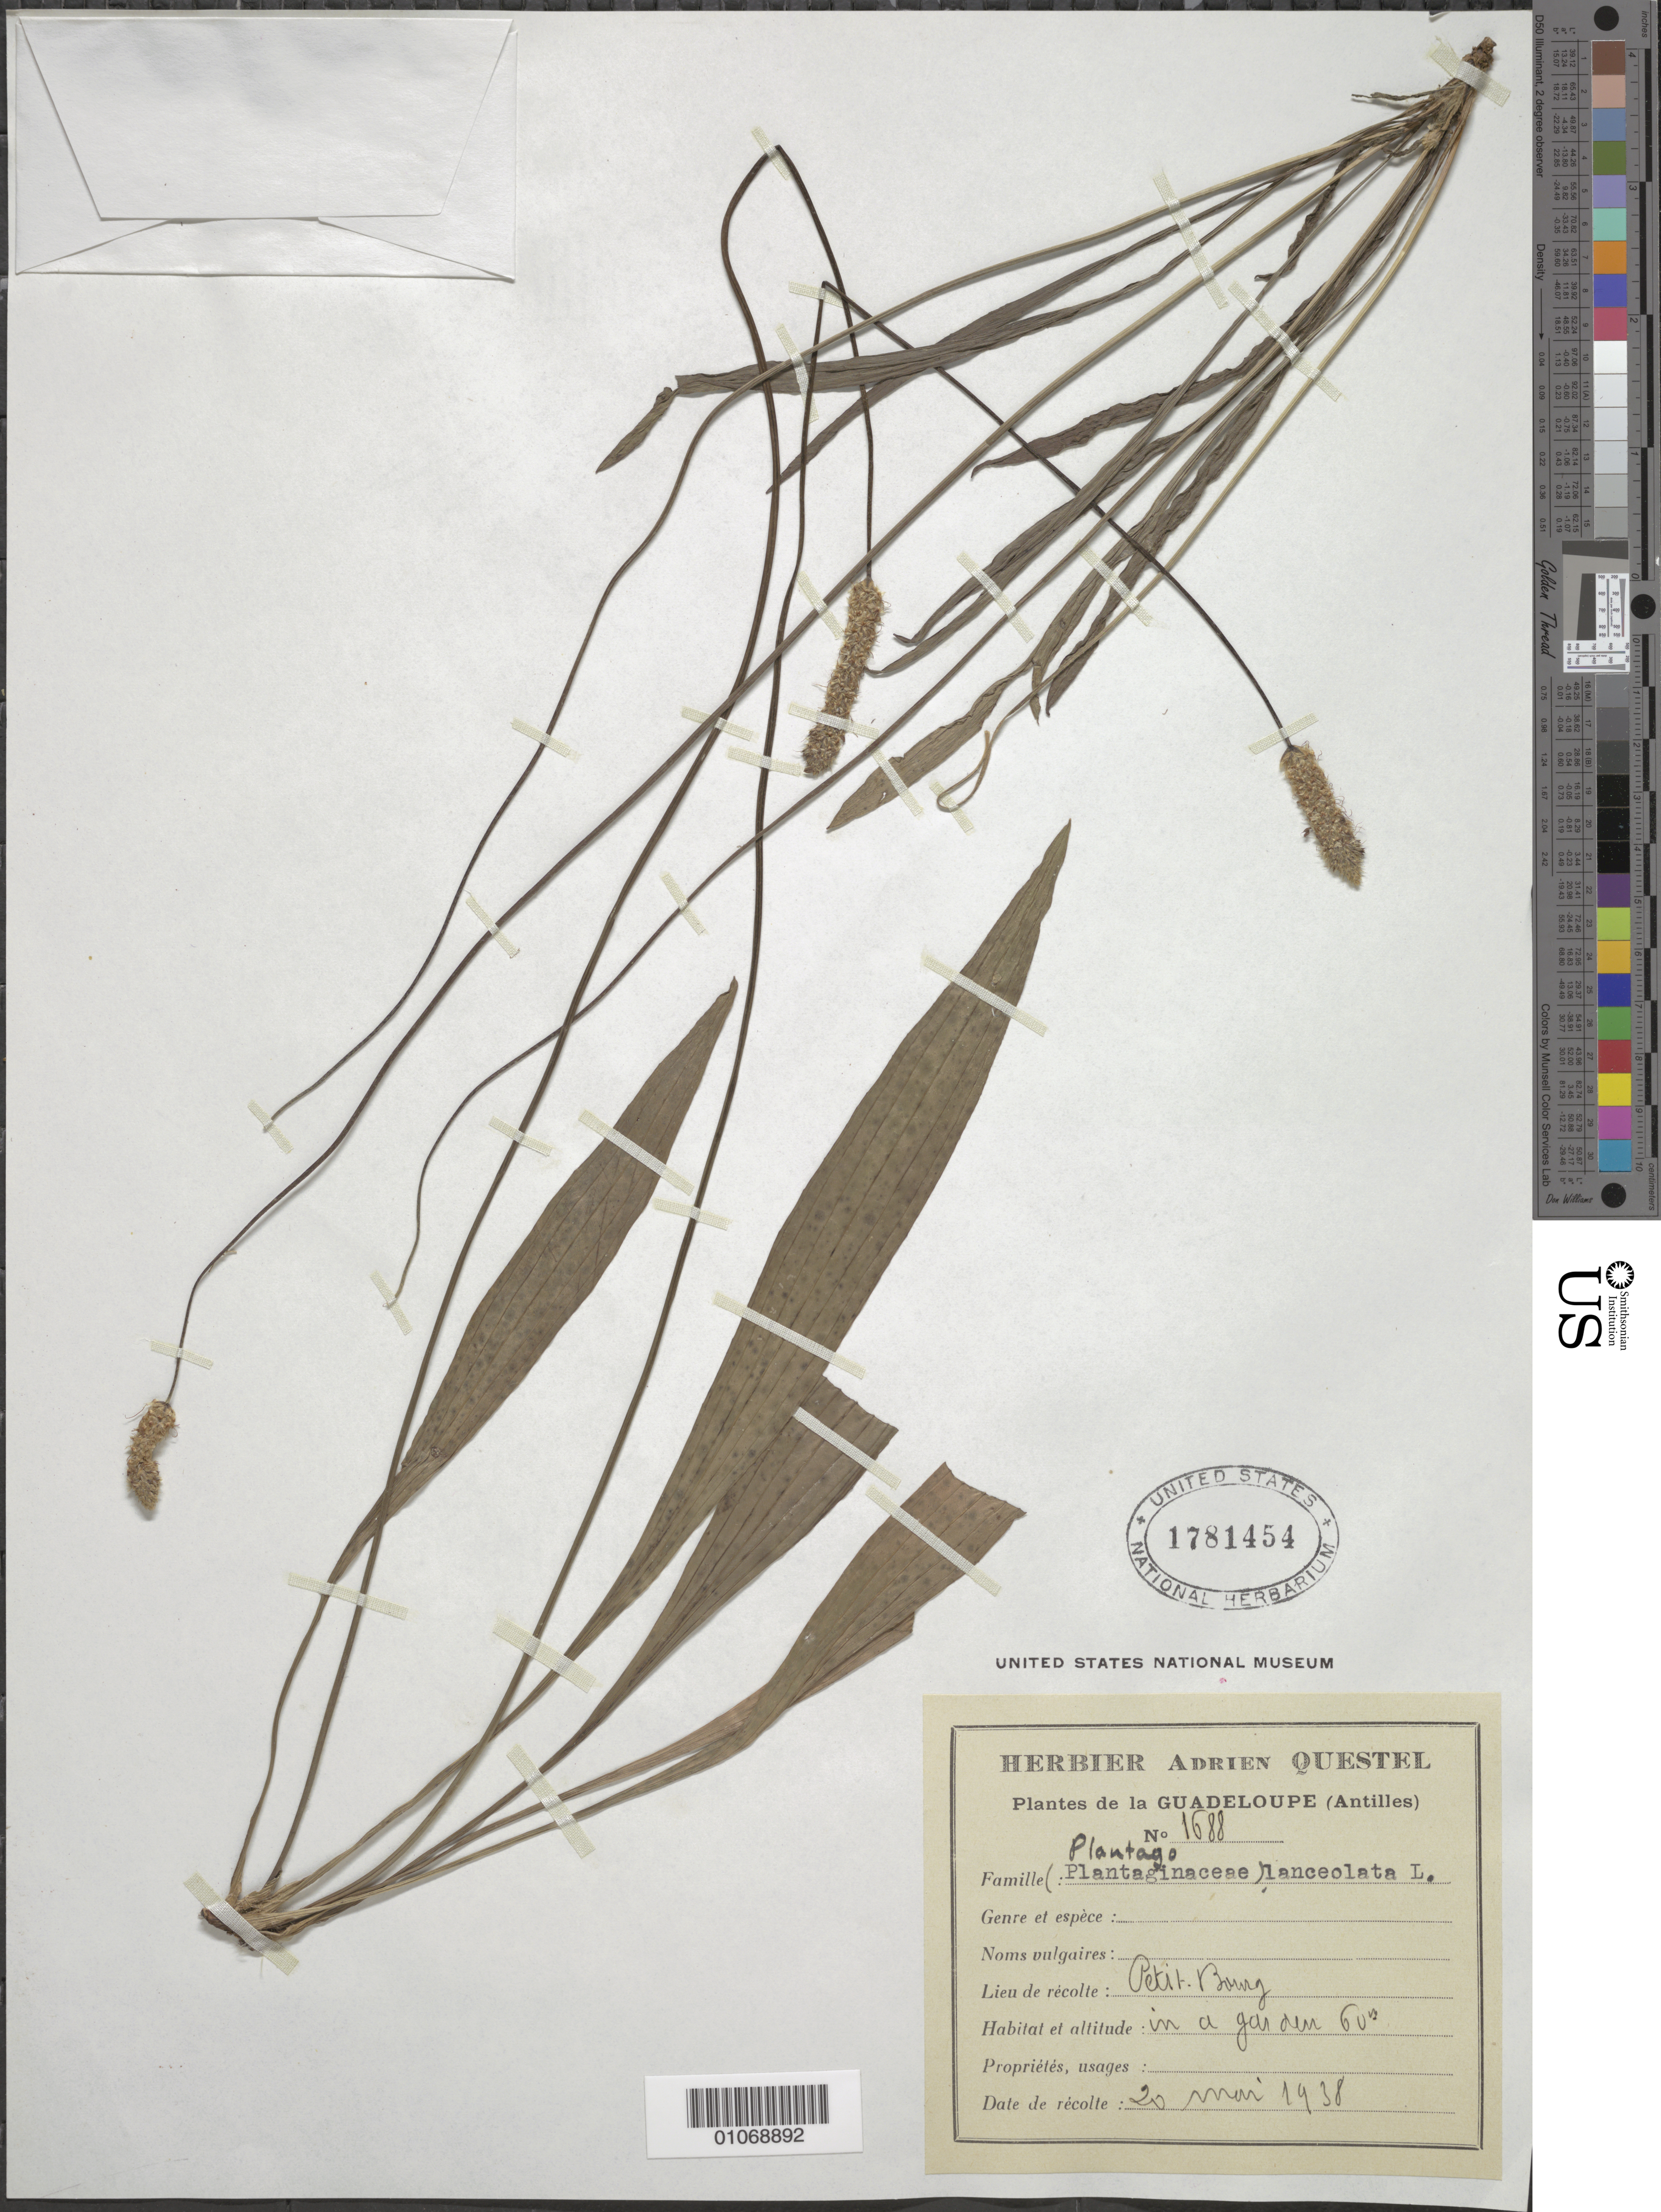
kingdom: Plantae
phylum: Tracheophyta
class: Magnoliopsida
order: Lamiales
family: Plantaginaceae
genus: Plantago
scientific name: Plantago lanceolata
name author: L.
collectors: A. Questel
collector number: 1688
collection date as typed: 20 May 1938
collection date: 1938-05-20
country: Guadeloupe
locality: Petit Bourge, in a garden.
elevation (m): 60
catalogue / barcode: US 1781454